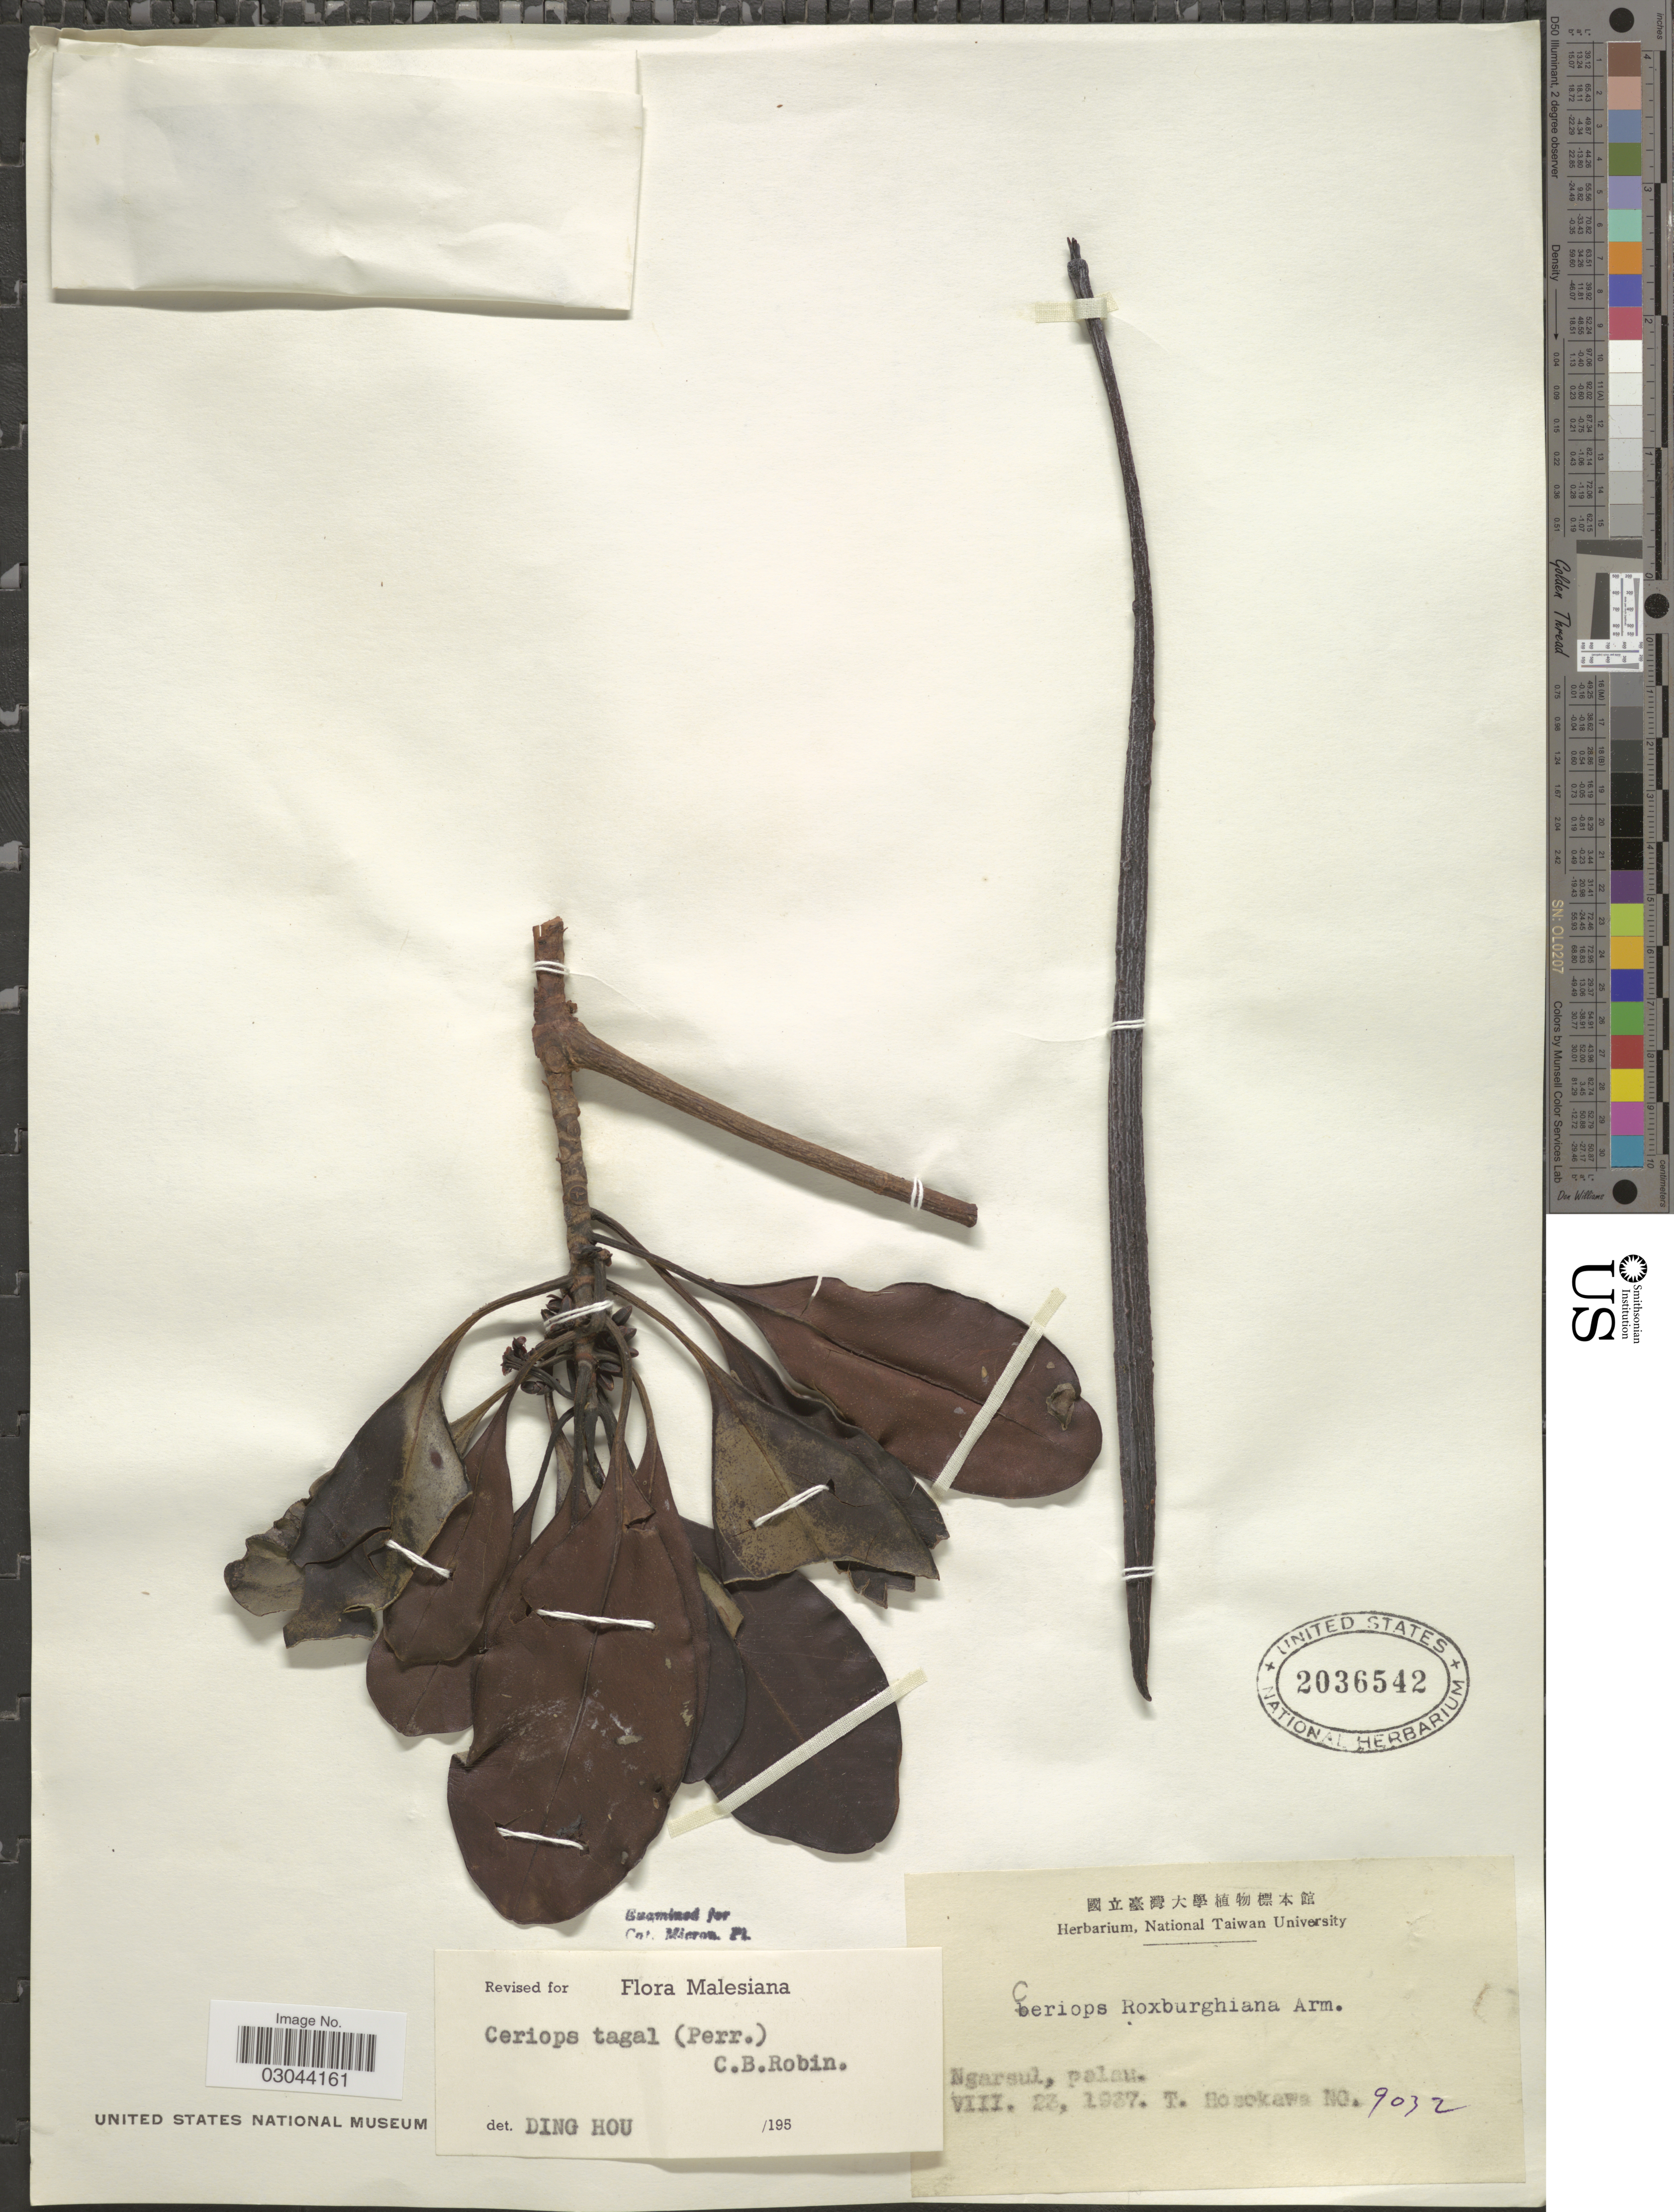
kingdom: Plantae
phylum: Tracheophyta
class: Magnoliopsida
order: Malpighiales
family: Rhizophoraceae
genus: Ceriops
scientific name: Ceriops tagal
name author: (Perr.) C.B. Rob.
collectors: T. Hosokawa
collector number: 9032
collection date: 1937-08-23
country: Palau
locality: Ngarsul, palau.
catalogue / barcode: US 2036542